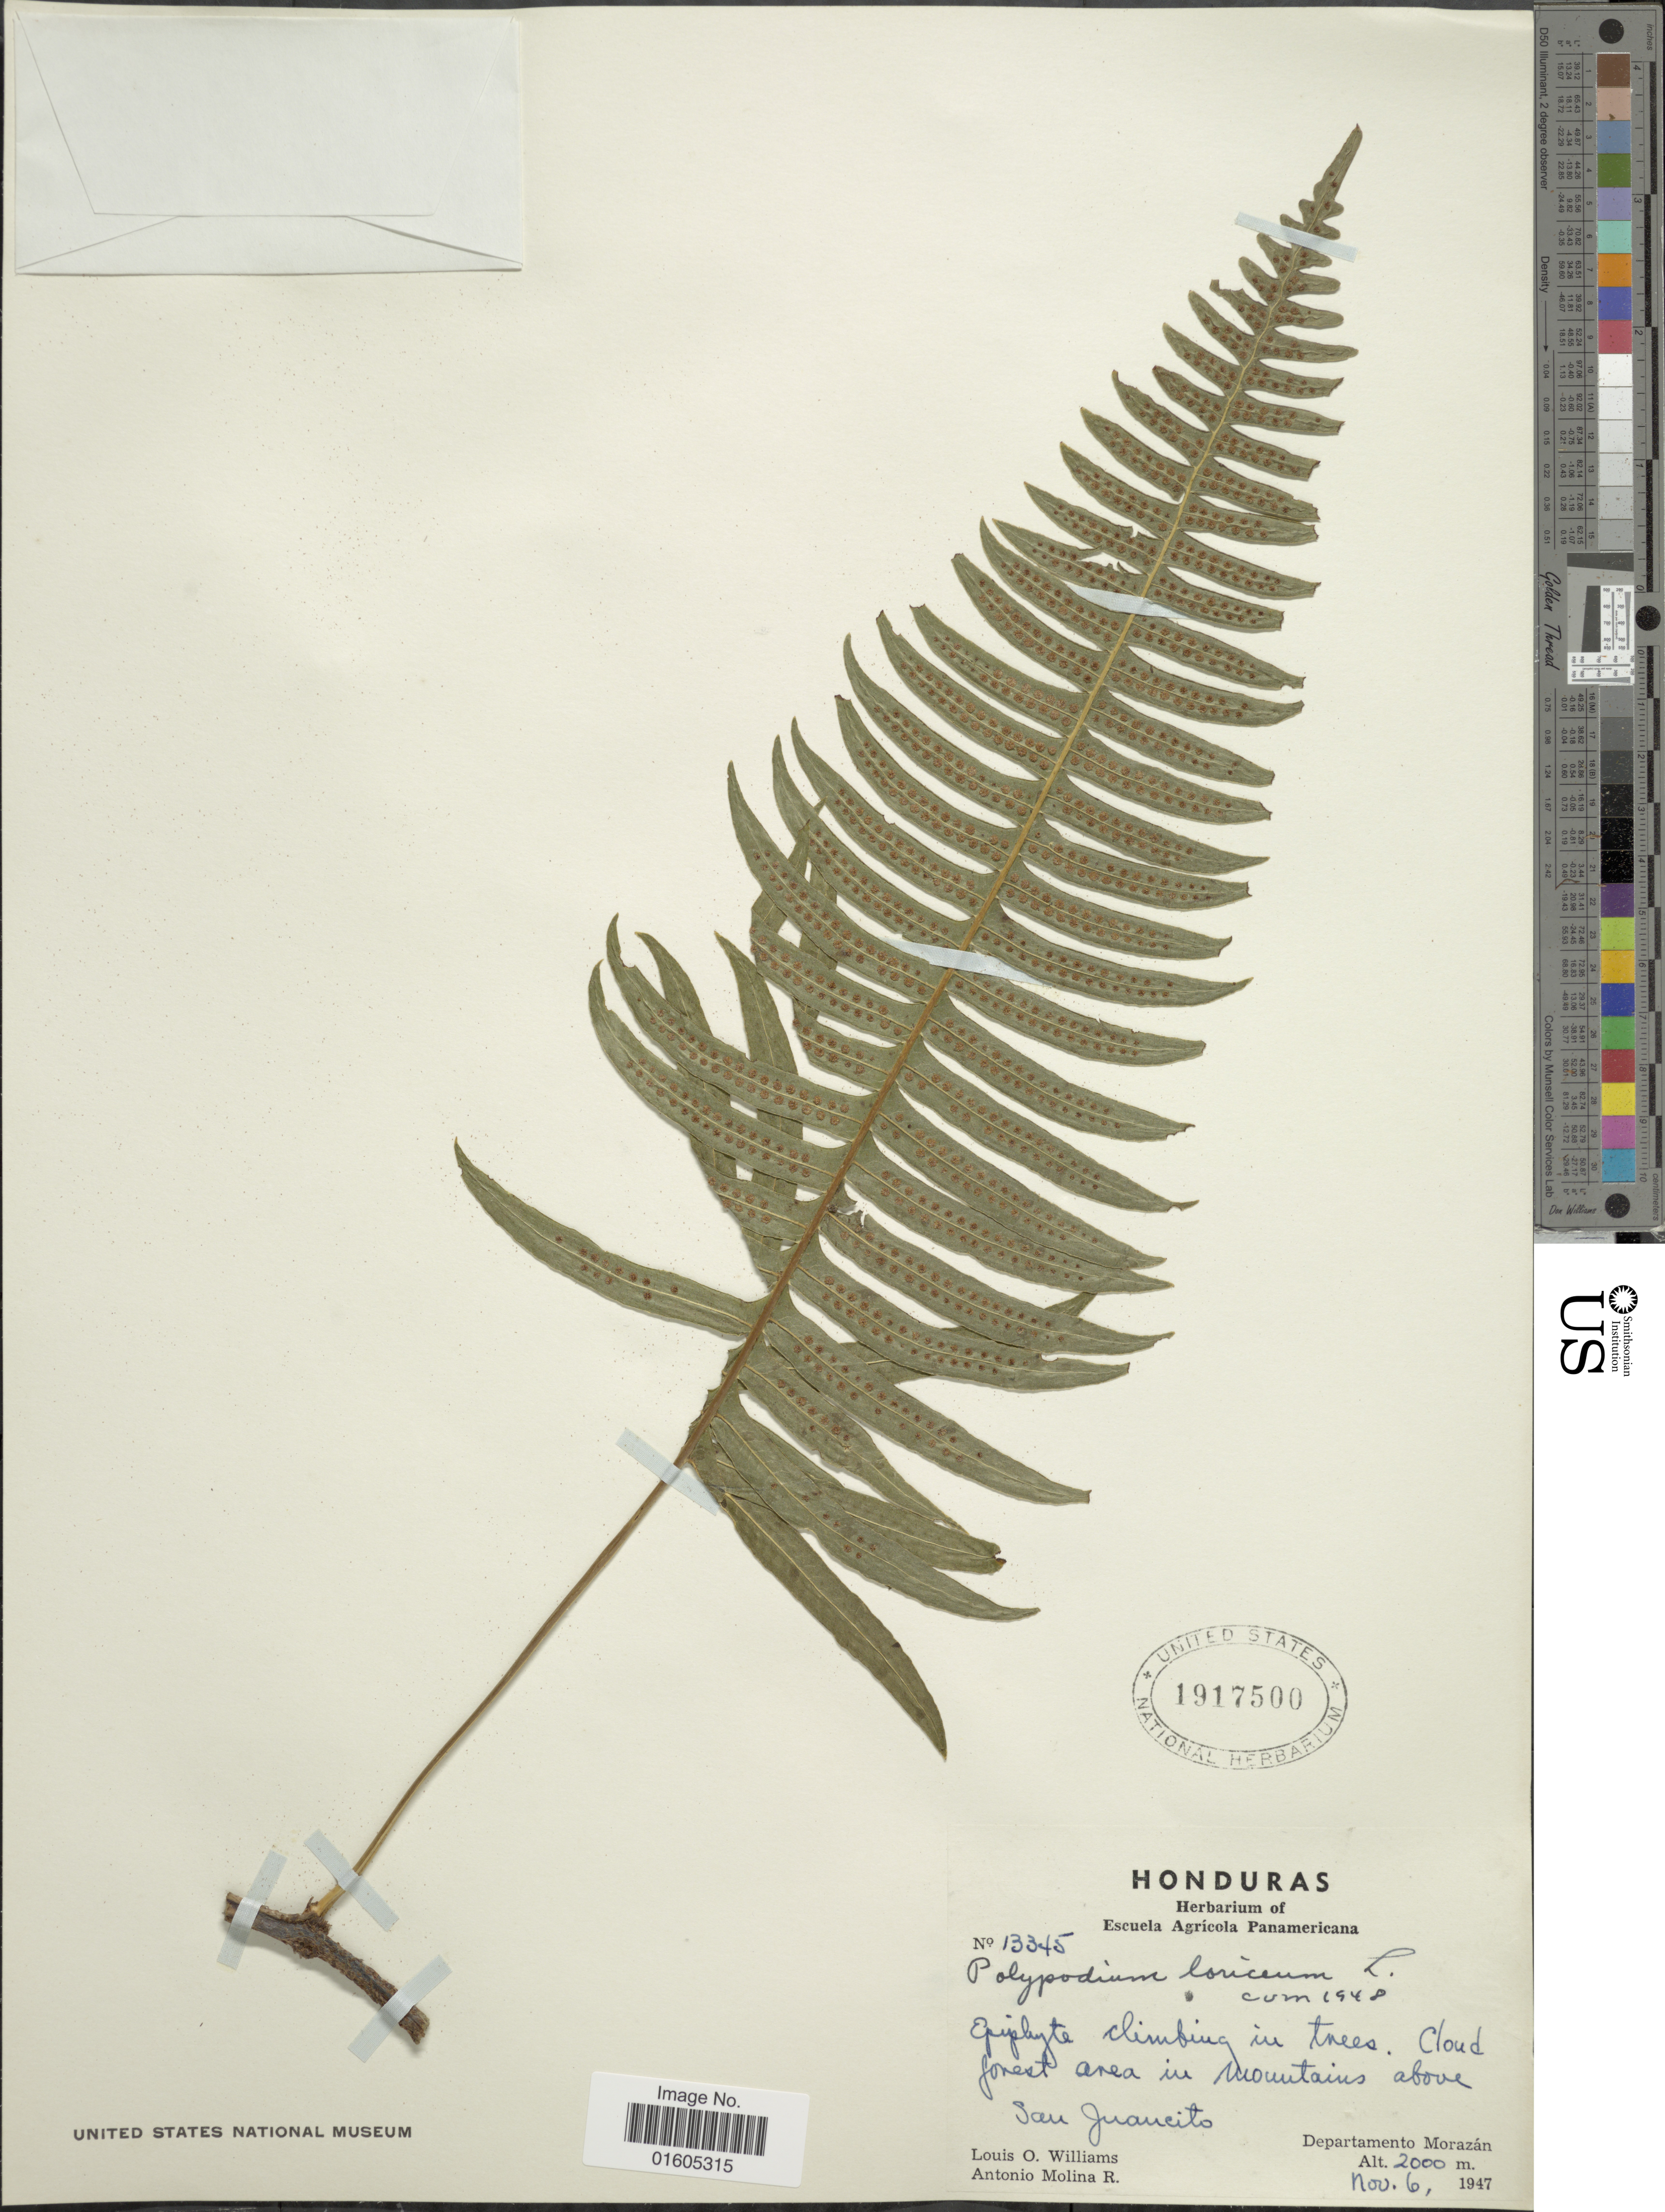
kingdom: Plantae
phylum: Tracheophyta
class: Polypodiopsida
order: Polypodiales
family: Polypodiaceae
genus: Serpocaulon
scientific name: Serpocaulon loriceum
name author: (L.) A.R. Sm.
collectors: L. O. Williams & A. Molina R.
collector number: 13345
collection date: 1947-11-06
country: Honduras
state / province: Fco. Morazán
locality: Cloud forest area in mountains above San Juancito, Departamento Morazán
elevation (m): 2000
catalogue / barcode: US 1917500